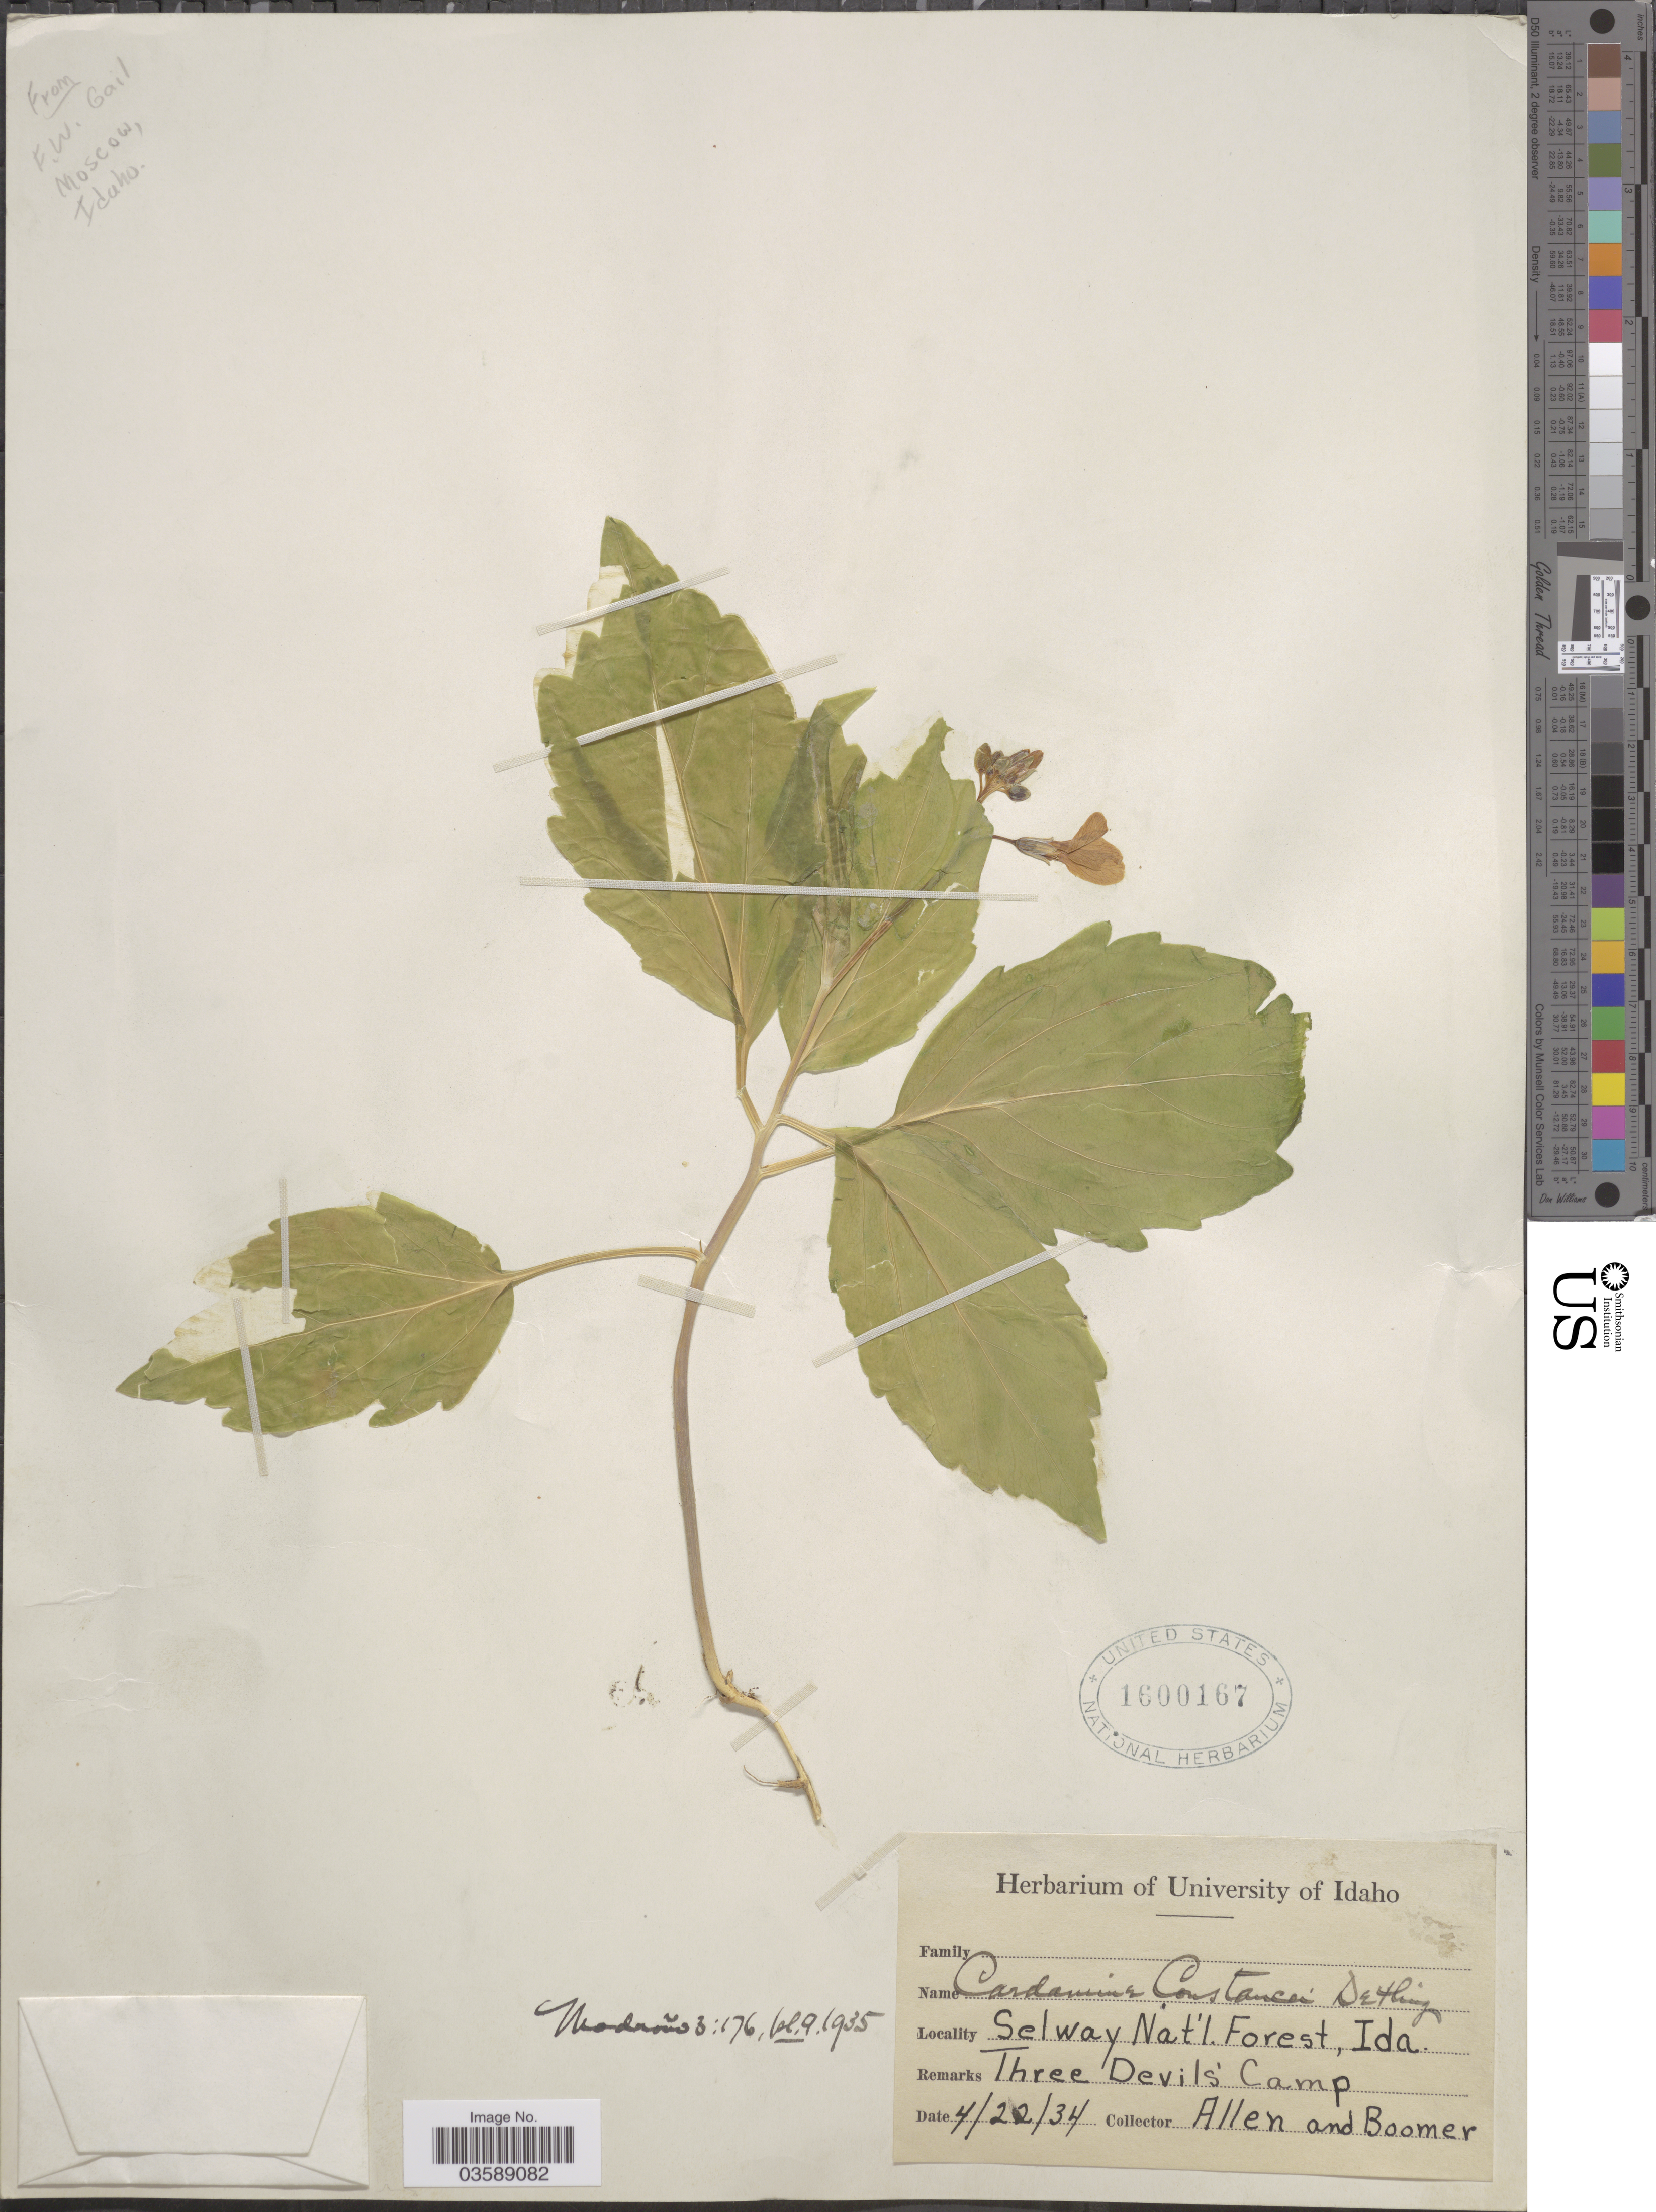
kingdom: Plantae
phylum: Tracheophyta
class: Magnoliopsida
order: Brassicales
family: Brassicaceae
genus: Cardamine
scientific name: Cardamine constancei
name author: Detling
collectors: -- Allen & Boomer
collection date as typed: Transcribed d/m/y: 22/4/34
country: United States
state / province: Idaho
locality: Selway Nat'l Forest. Three Devils Camp.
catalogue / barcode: US 1600167